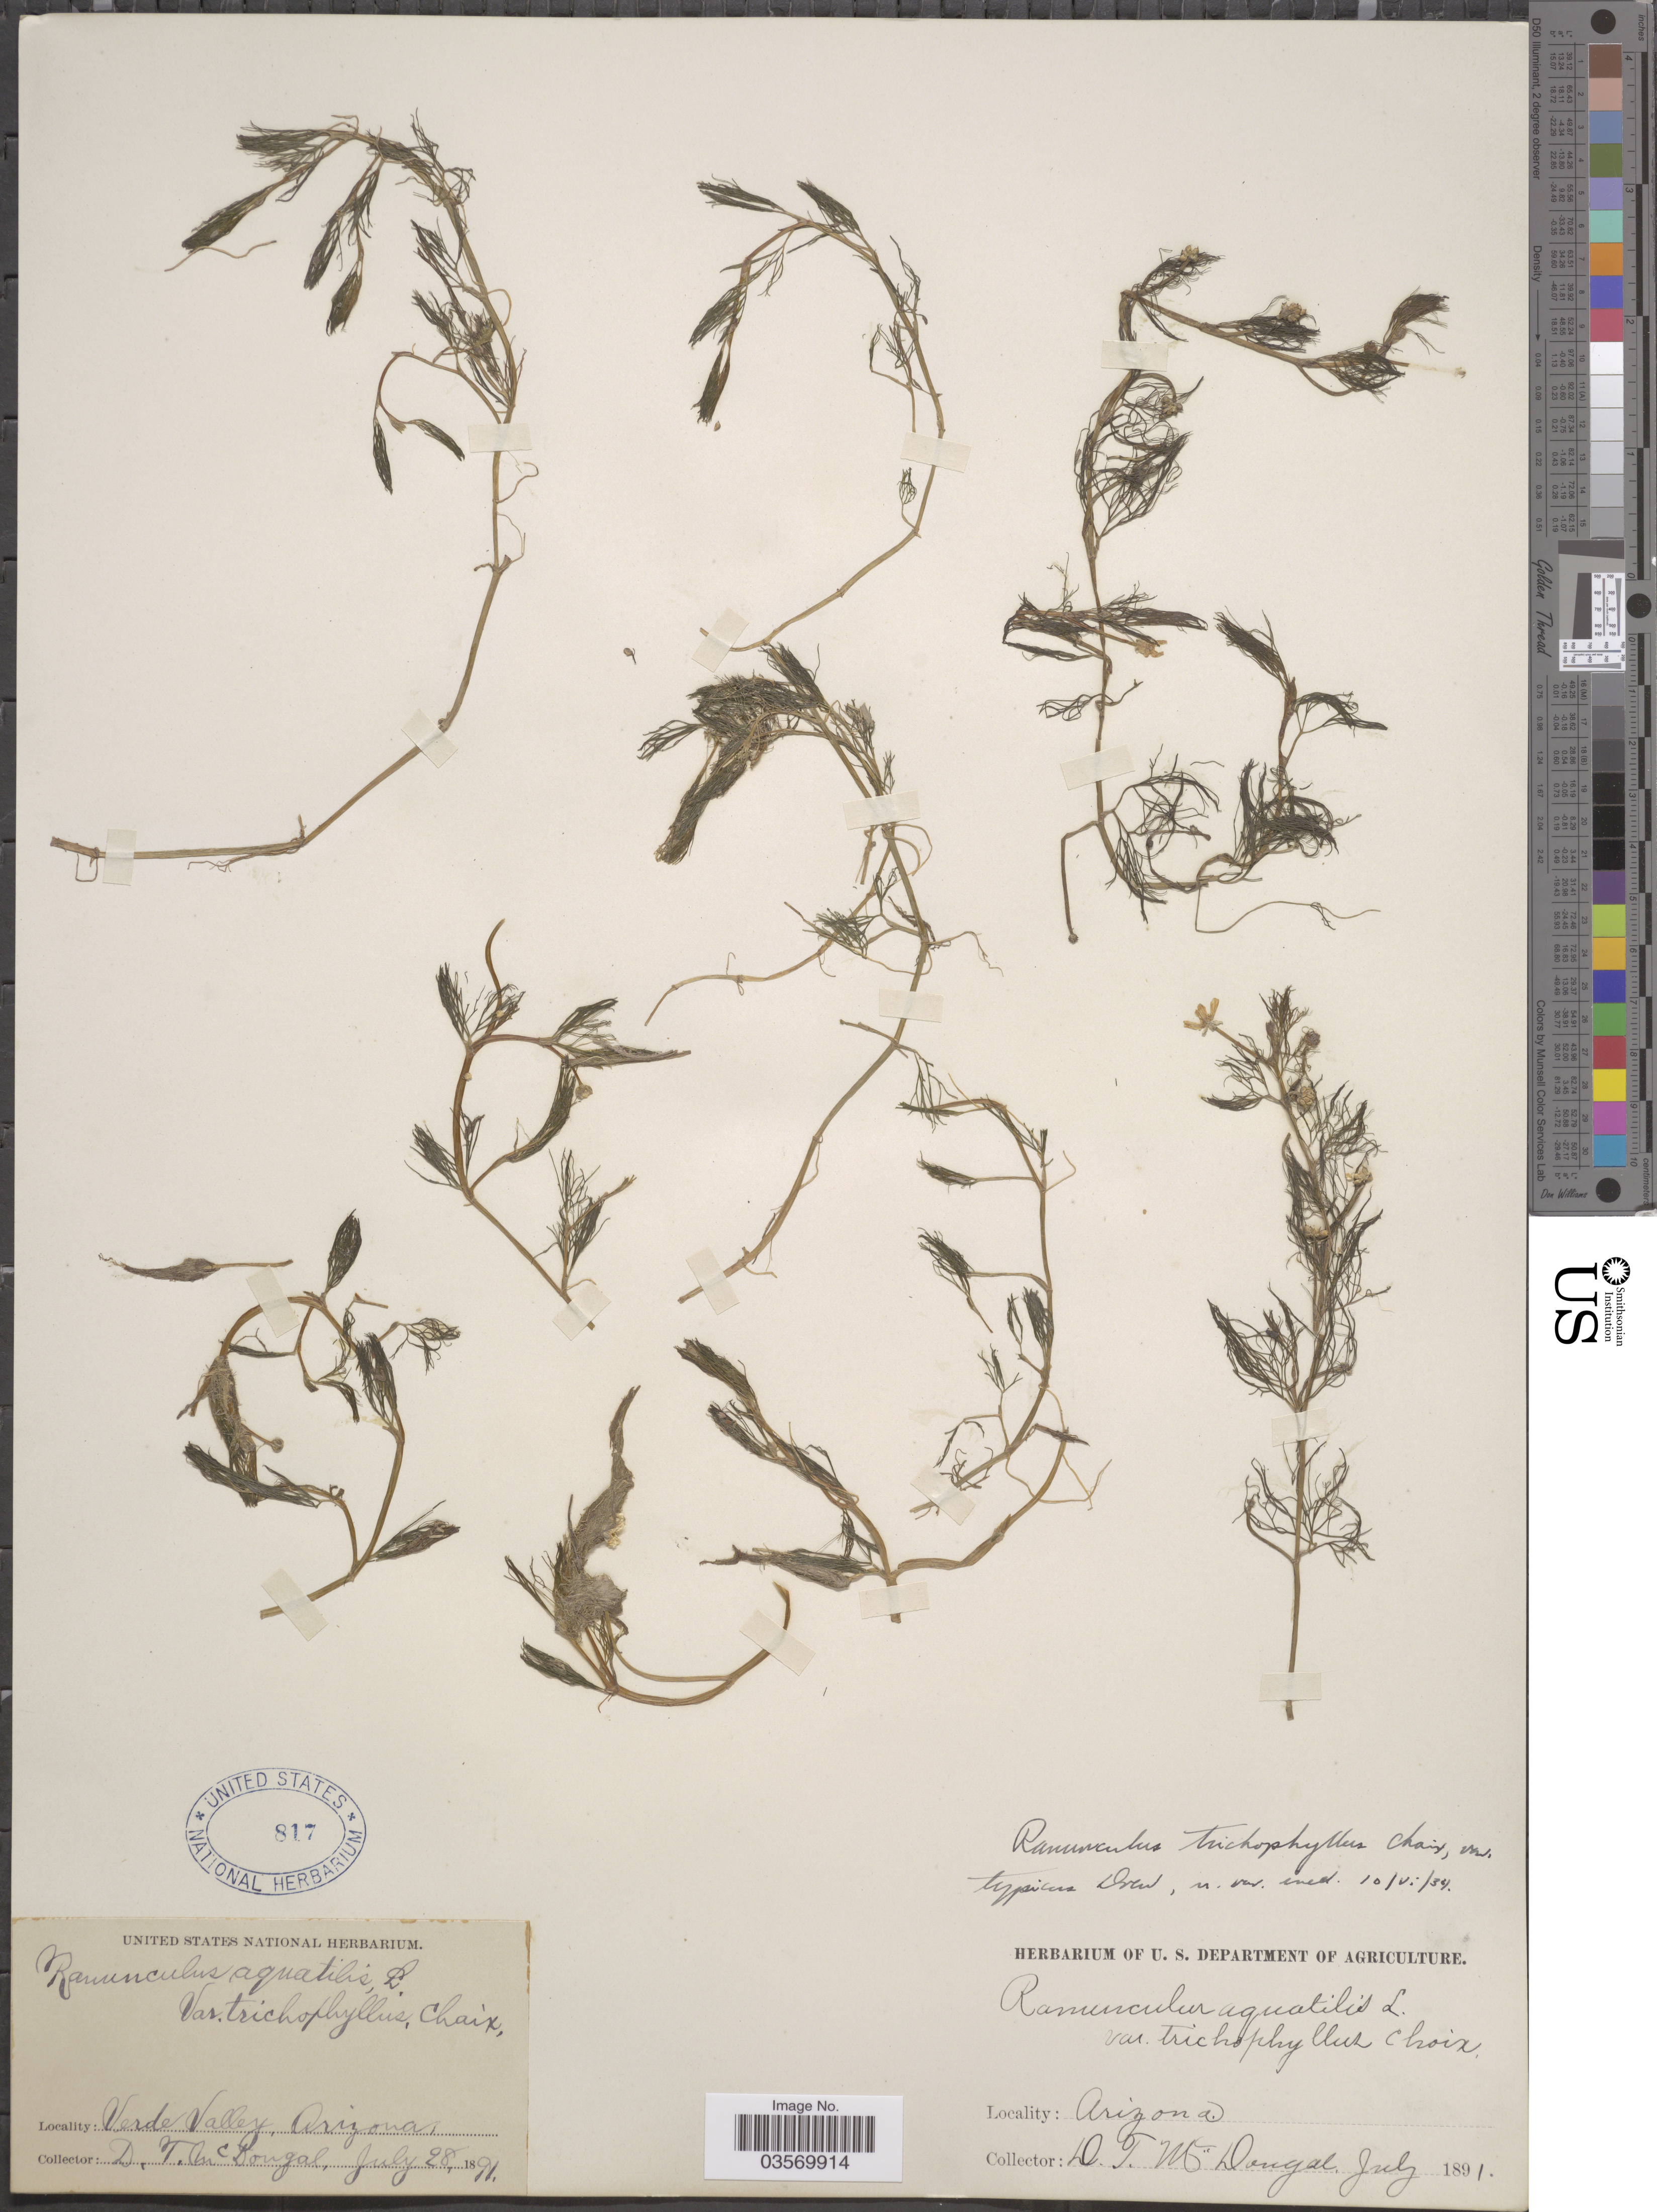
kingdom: Plantae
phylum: Tracheophyta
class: Magnoliopsida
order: Ranunculales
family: Ranunculaceae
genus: Ranunculus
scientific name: Ranunculus trichophyllus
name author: Chaix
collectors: D. McDougal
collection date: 1891-07-28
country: United States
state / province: Arizona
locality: Verde Valley.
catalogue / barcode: US 817